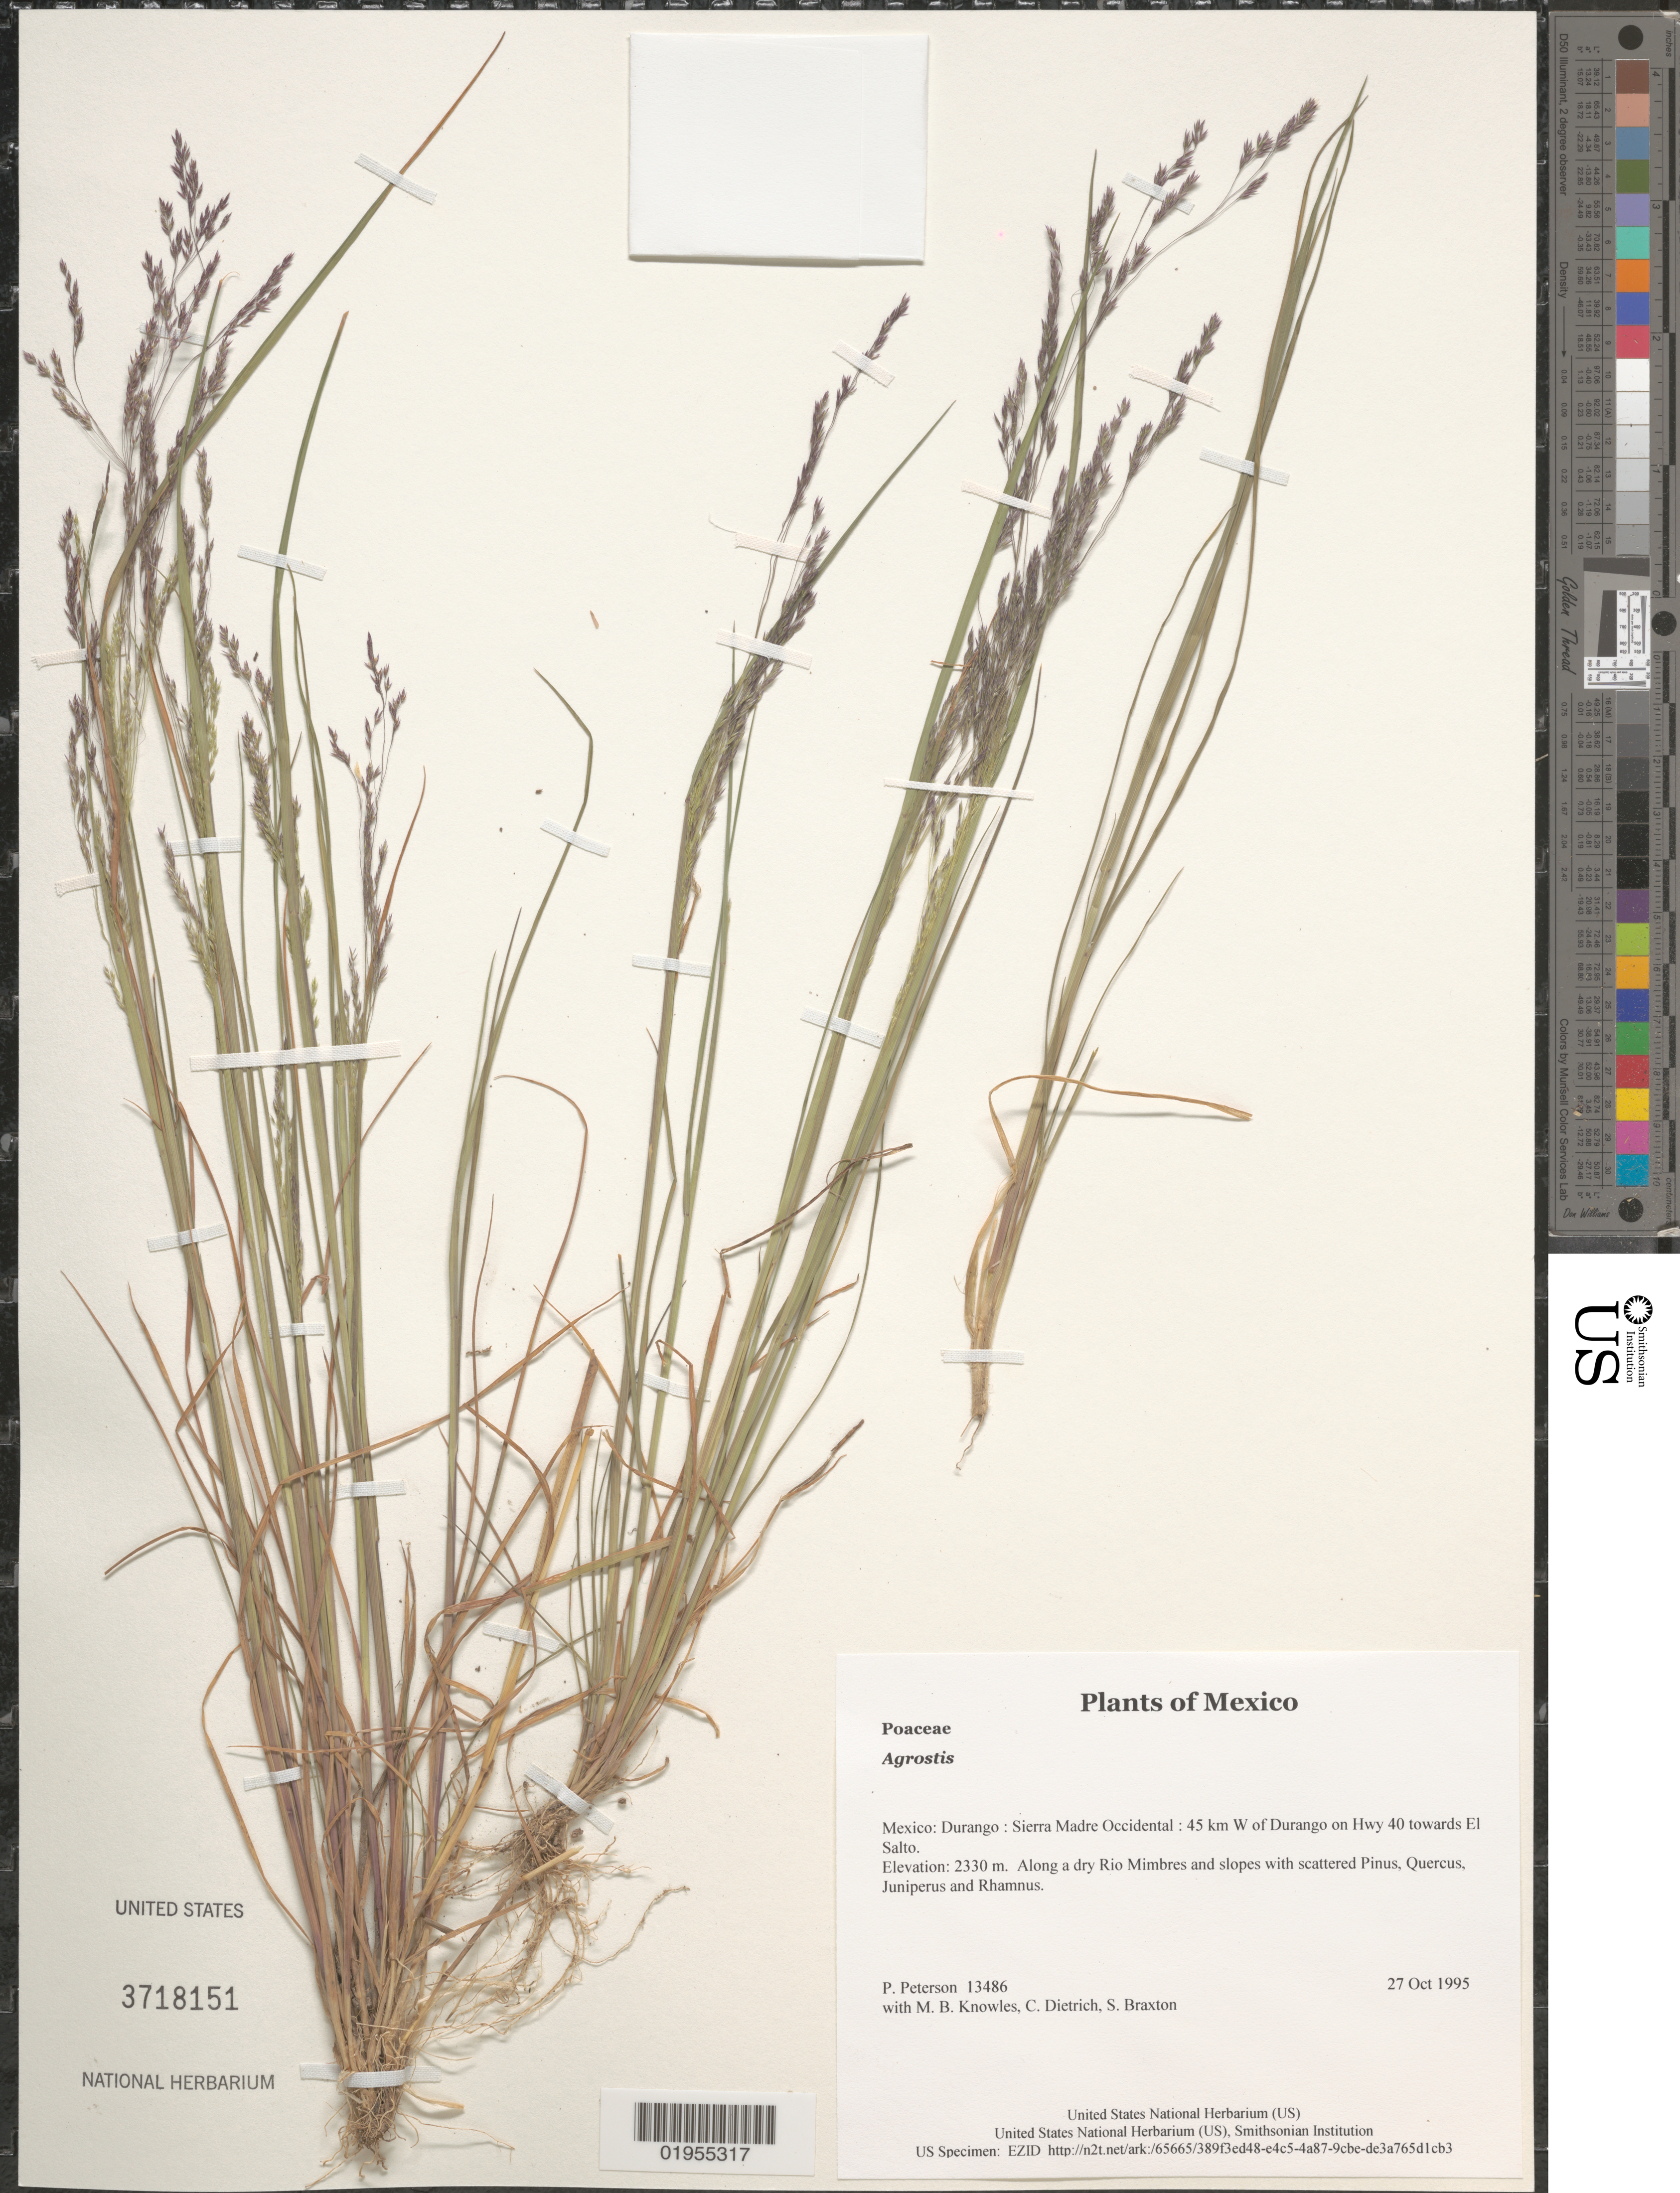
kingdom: Plantae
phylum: Tracheophyta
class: Liliopsida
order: Poales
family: Poaceae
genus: Agrostis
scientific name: Agrostis sp.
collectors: P. M. Peterson, M. B. Knowles, C. Dietrich & S. Braxton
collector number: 13486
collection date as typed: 27 Oct 1995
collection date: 1995-10-27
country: Mexico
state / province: Durango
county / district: Sierra Madre Occidental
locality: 45 km W of Durango on Hwy 40 towards El Salto.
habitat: Along a dry Rio Mimbres and slopes with scattered Pinus, Quercus, Juniperus and Rhamnus.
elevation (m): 2330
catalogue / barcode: US 3718151